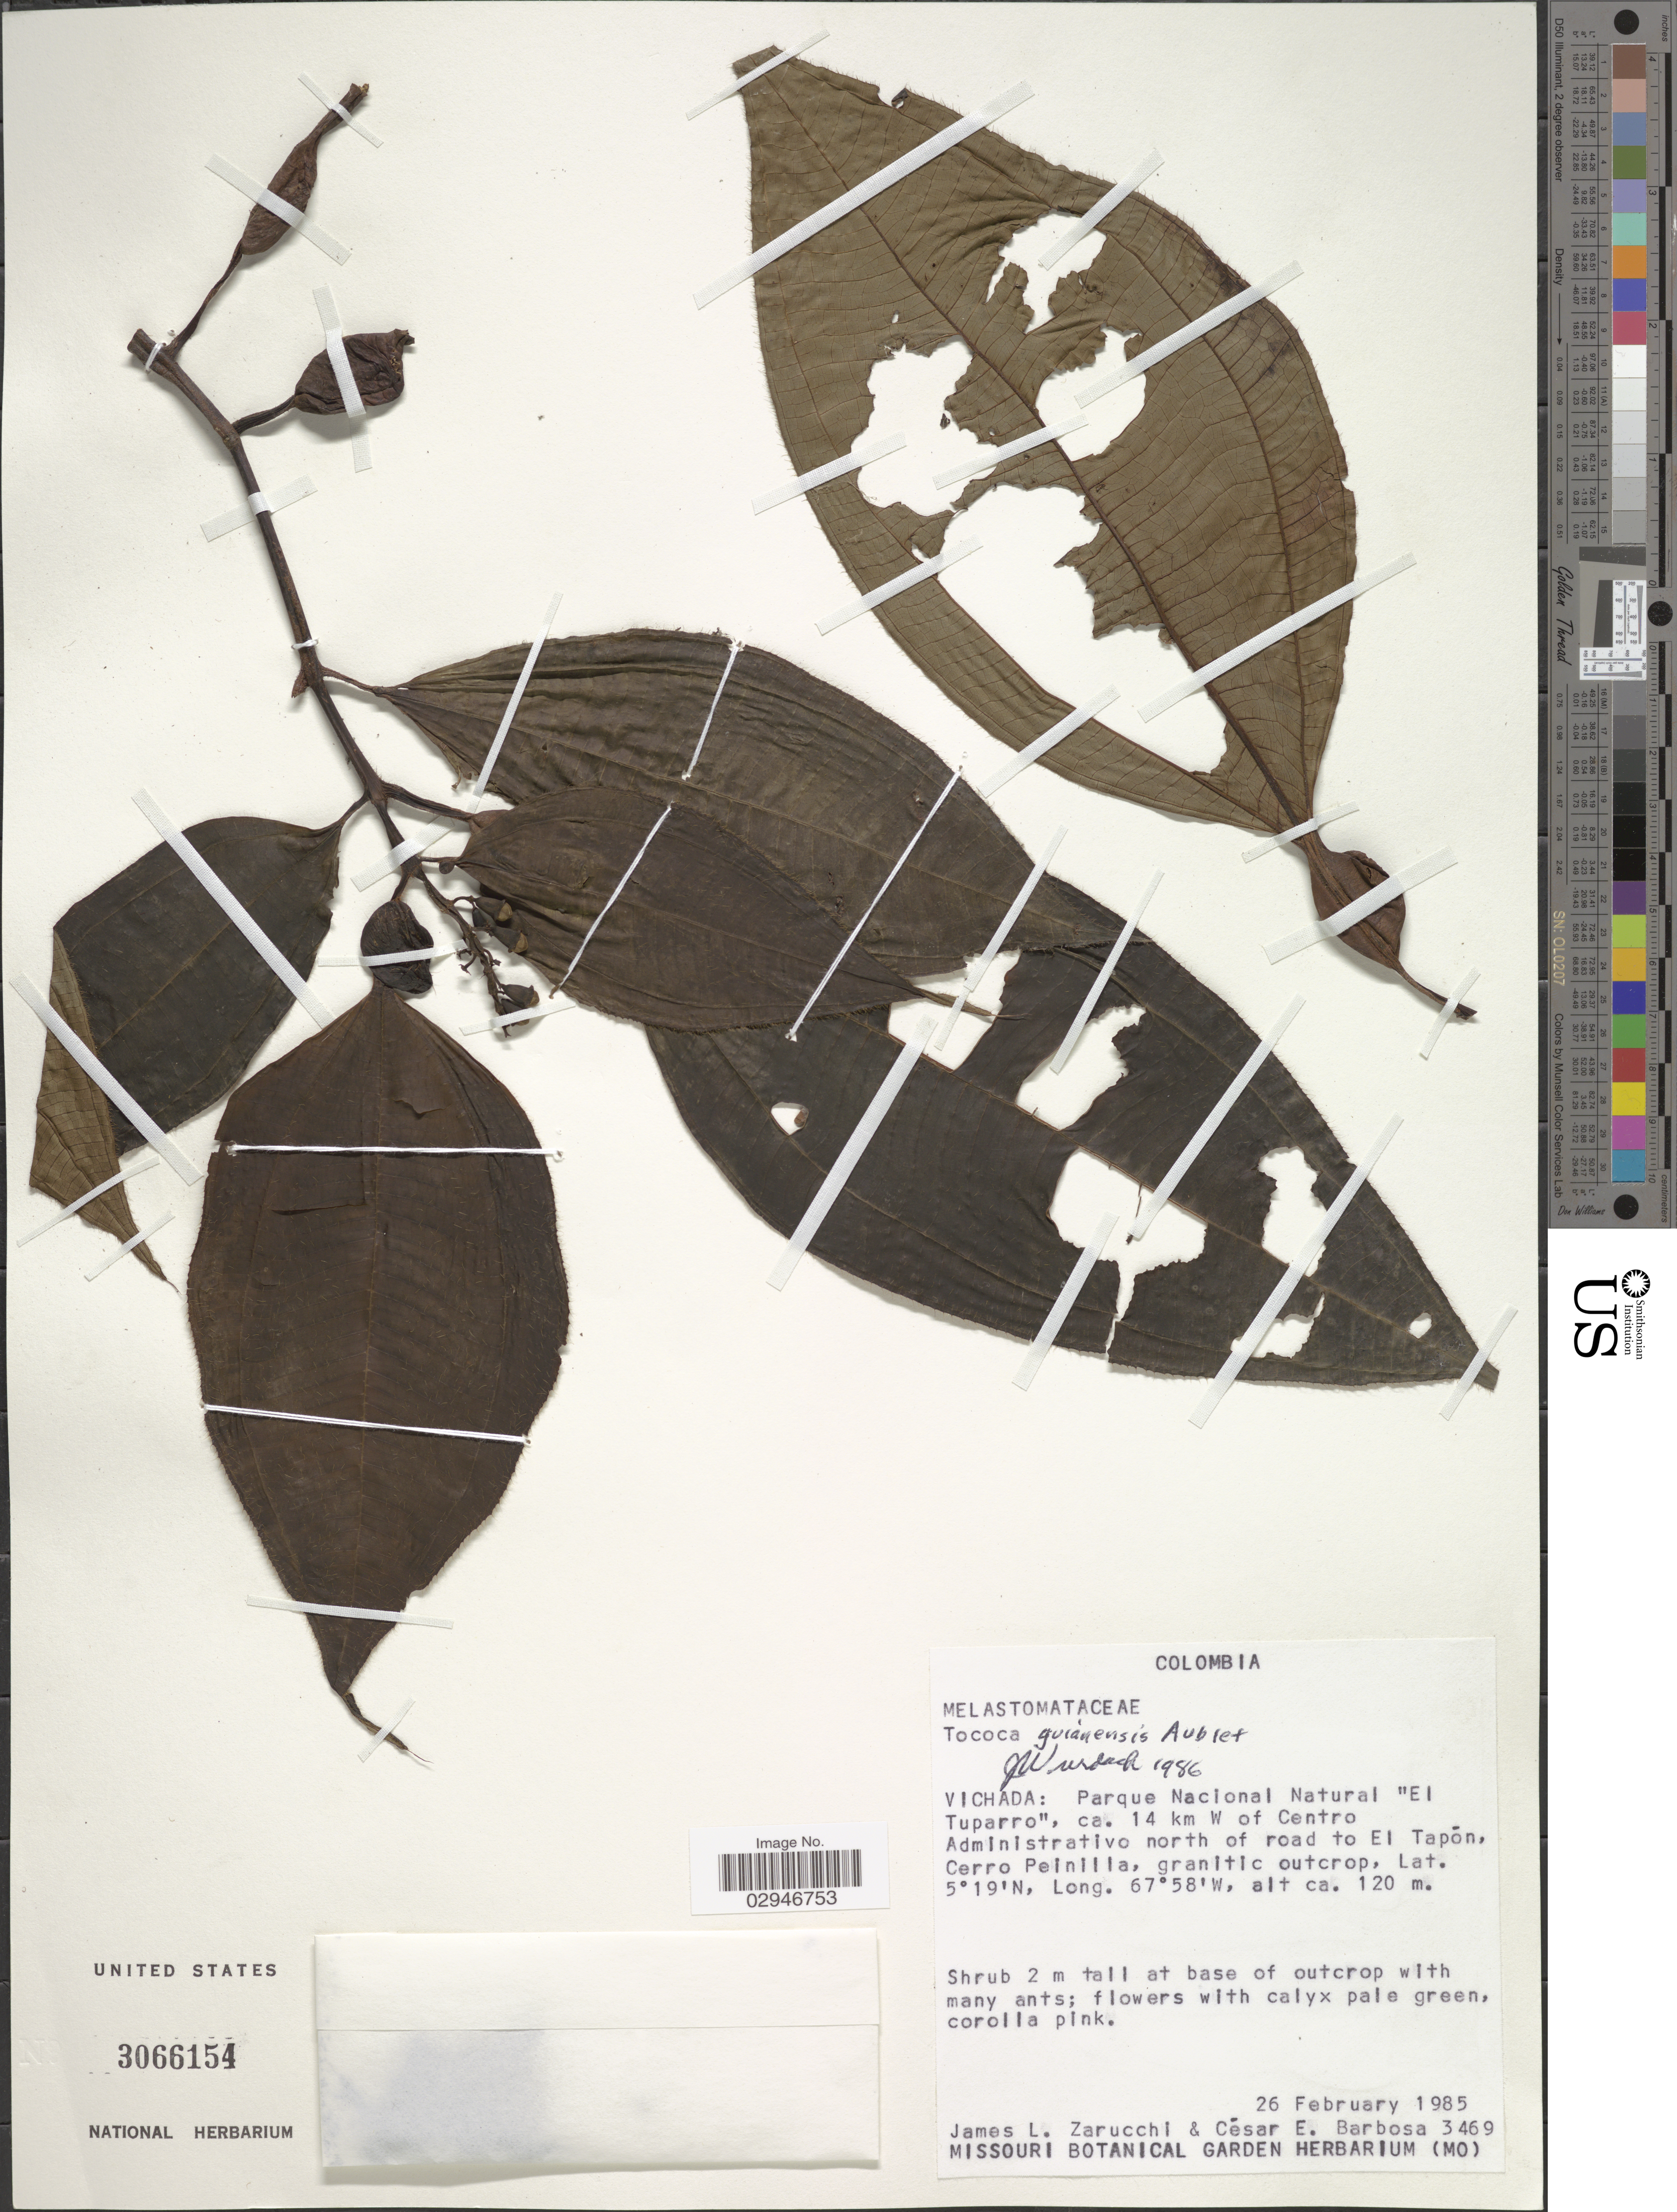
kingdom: Plantae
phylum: Tracheophyta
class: Magnoliopsida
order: Myrtales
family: Melastomataceae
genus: Tococa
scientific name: Tococa guianensis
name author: Aubl.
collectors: J. L. Zarucchi & C. E. Barbosa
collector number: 3469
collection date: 1985-02-26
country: Colombia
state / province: Vichada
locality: Parque Nacional Natural "El Tuparro", ca. 14 km. W of Centro Administrativo north of road to El Tapón, Cerro Peinilla, granitic outcrop.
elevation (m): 120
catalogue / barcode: US 3066154